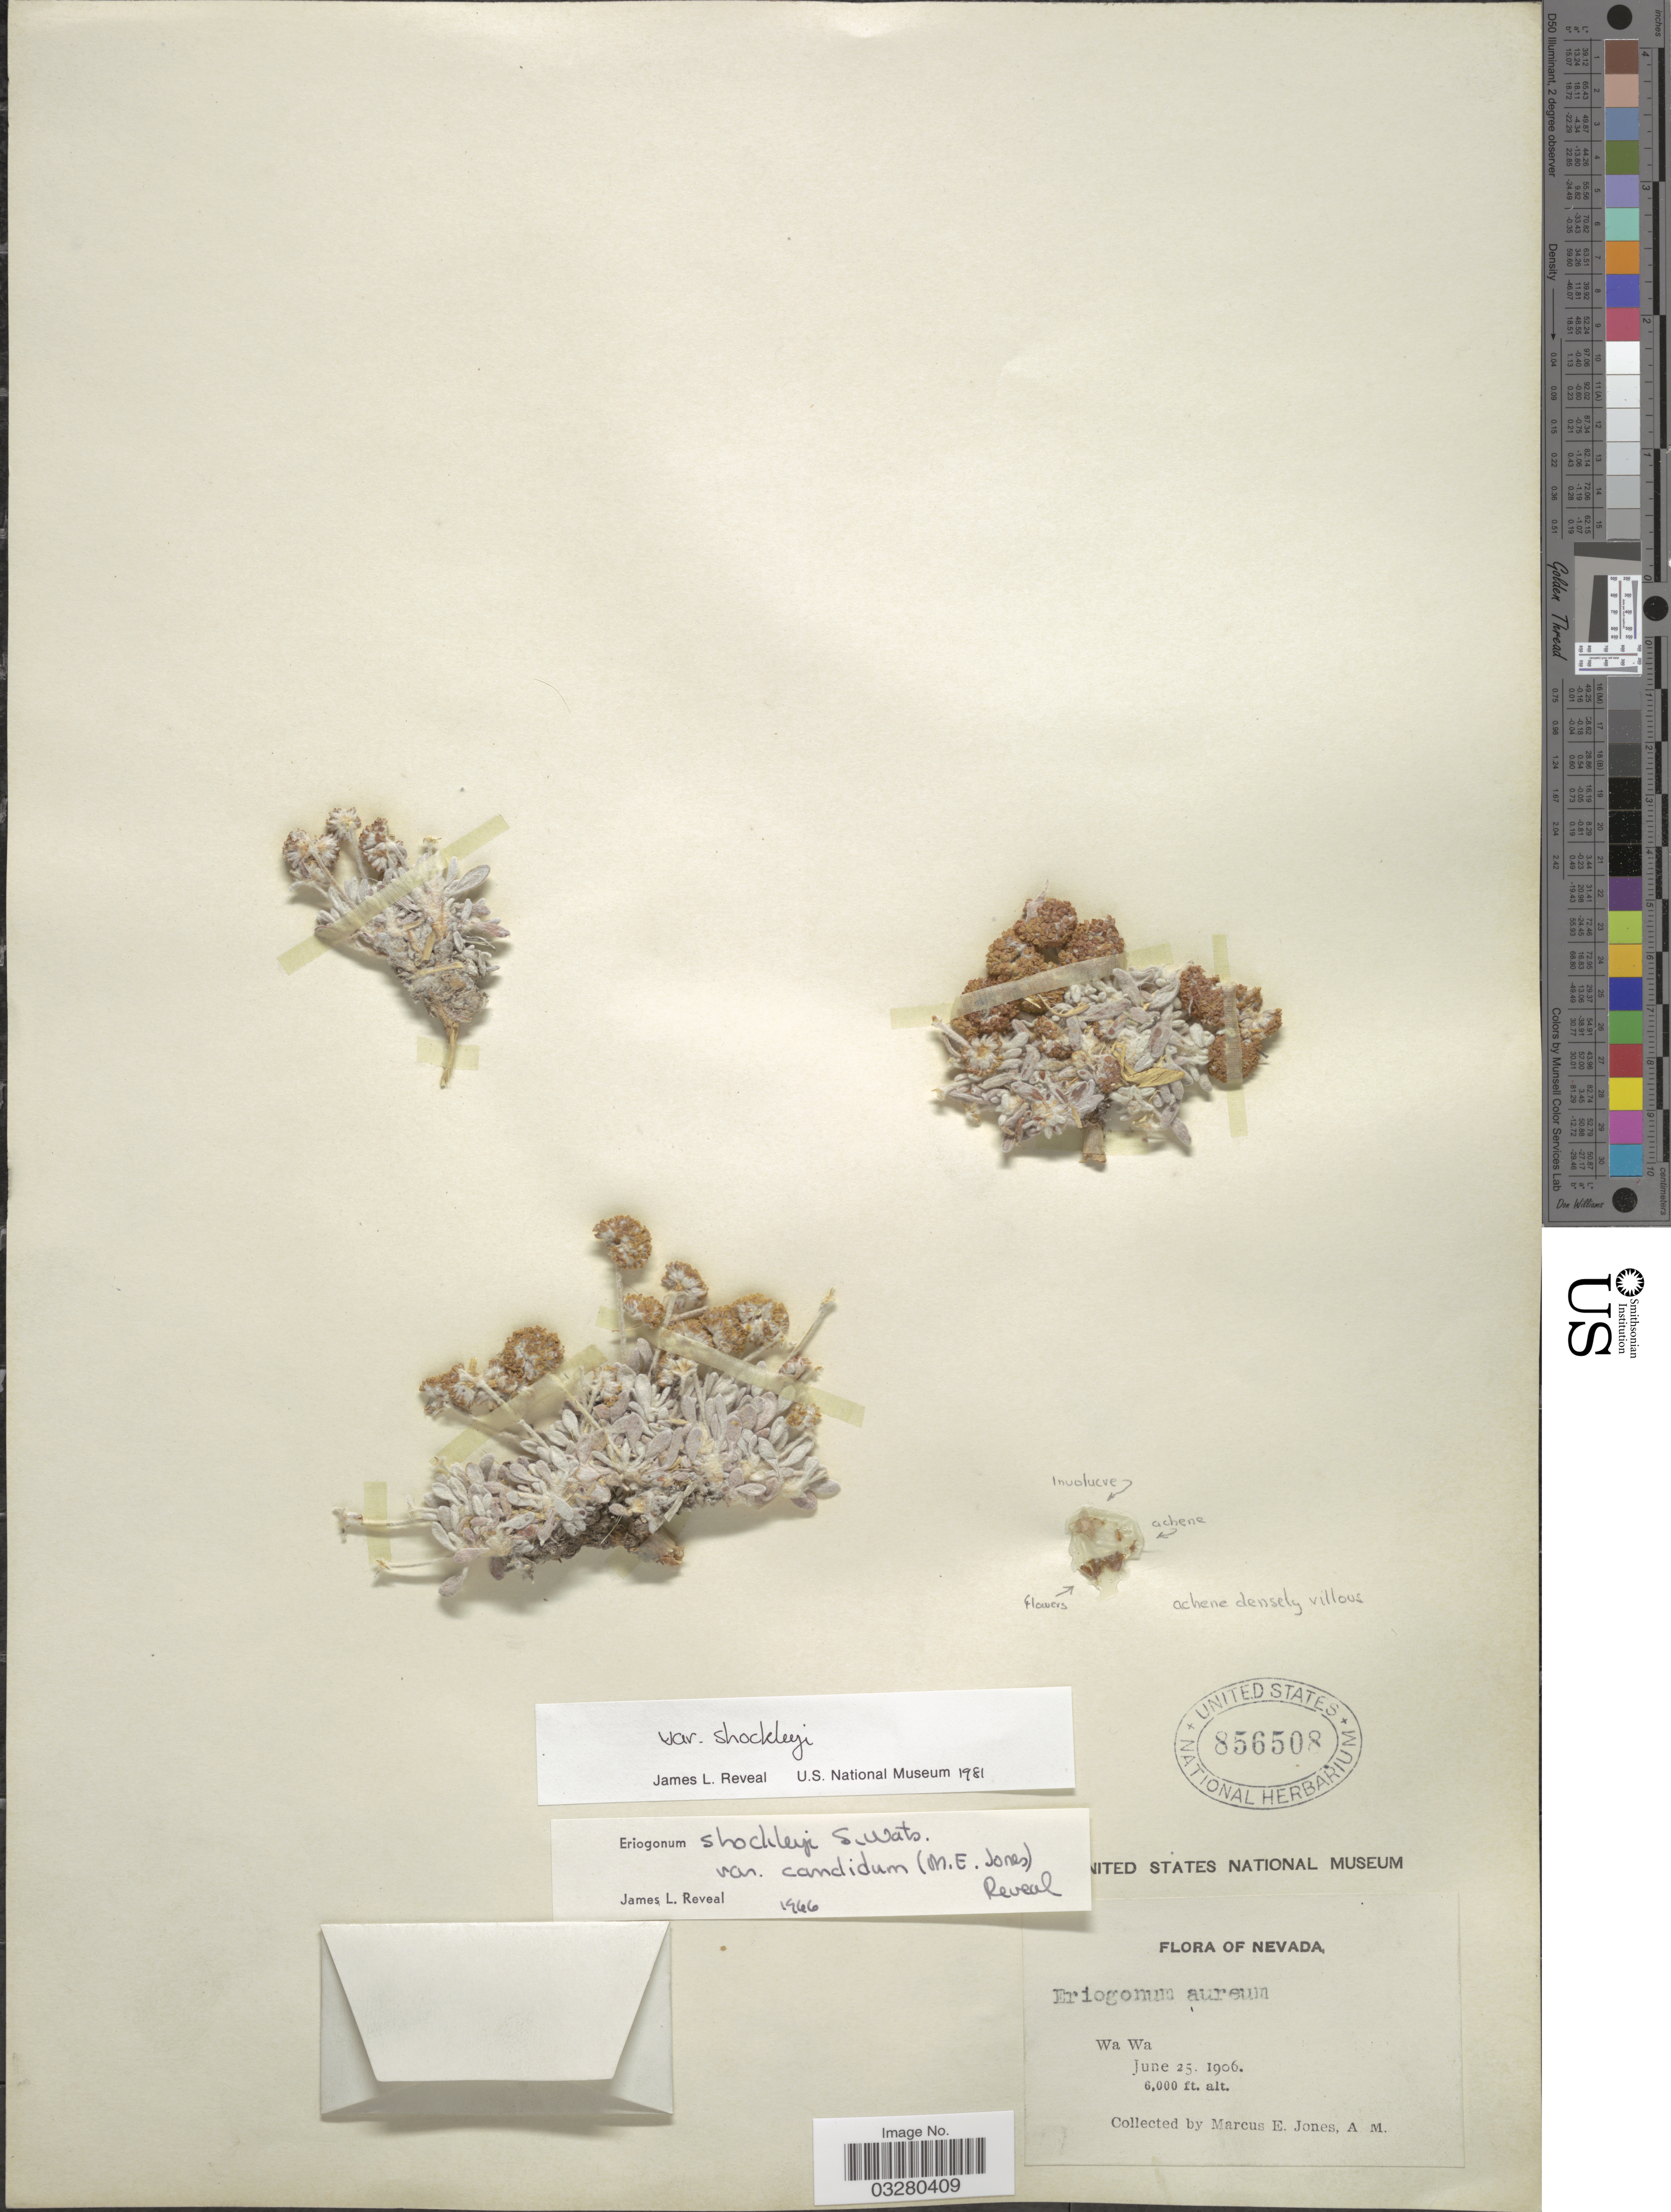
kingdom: Plantae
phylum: Tracheophyta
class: Magnoliopsida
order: Caryophyllales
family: Polygonaceae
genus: Eriogonum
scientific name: Eriogonum shockleyi var. shockleyi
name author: S. Watson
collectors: M. E. Jones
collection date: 1906-06-25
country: United States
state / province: Nevada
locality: Wa Wa.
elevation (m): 1829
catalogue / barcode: US 856508